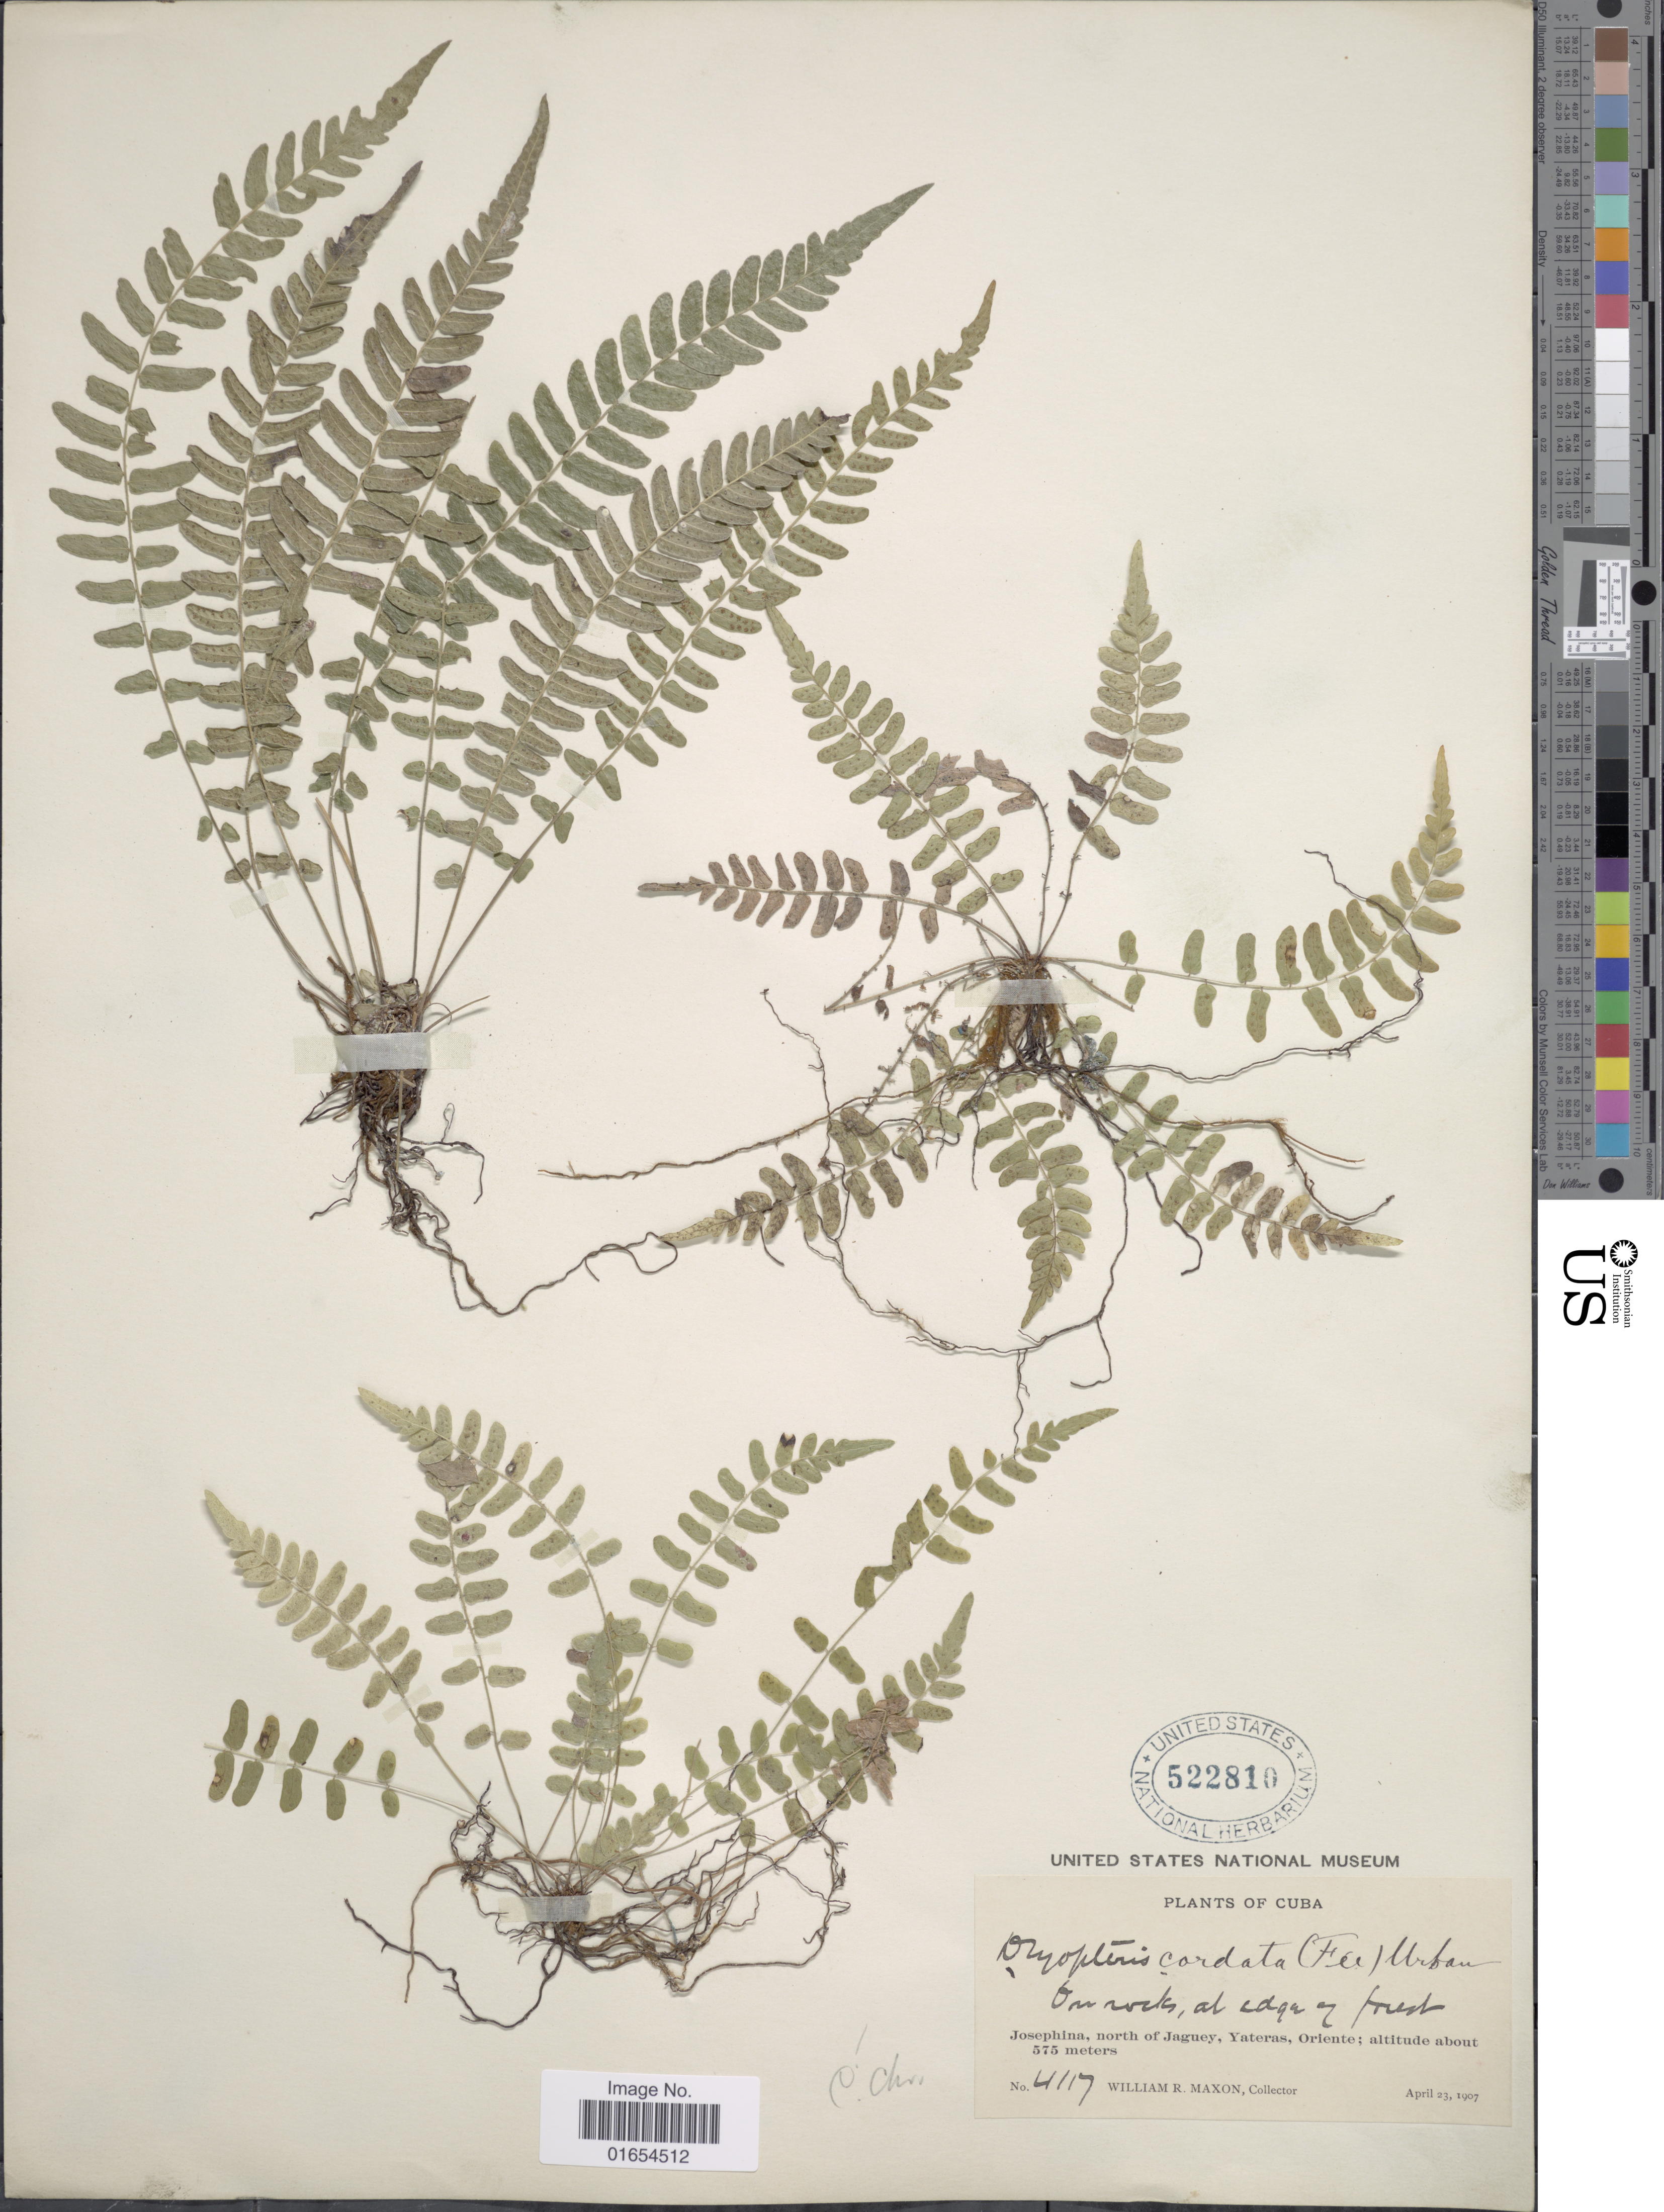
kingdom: Plantae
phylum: Tracheophyta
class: Polypodiopsida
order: Polypodiales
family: Thelypteridaceae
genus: Goniopteris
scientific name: Goniopteris cordata (Fée) comb. nov., ined 2015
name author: (Fée)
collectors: W. R. Maxon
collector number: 4117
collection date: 1907-04-23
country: Cuba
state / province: Oriente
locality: Josephina, north of Jaguey, Yateras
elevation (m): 575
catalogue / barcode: US 522810